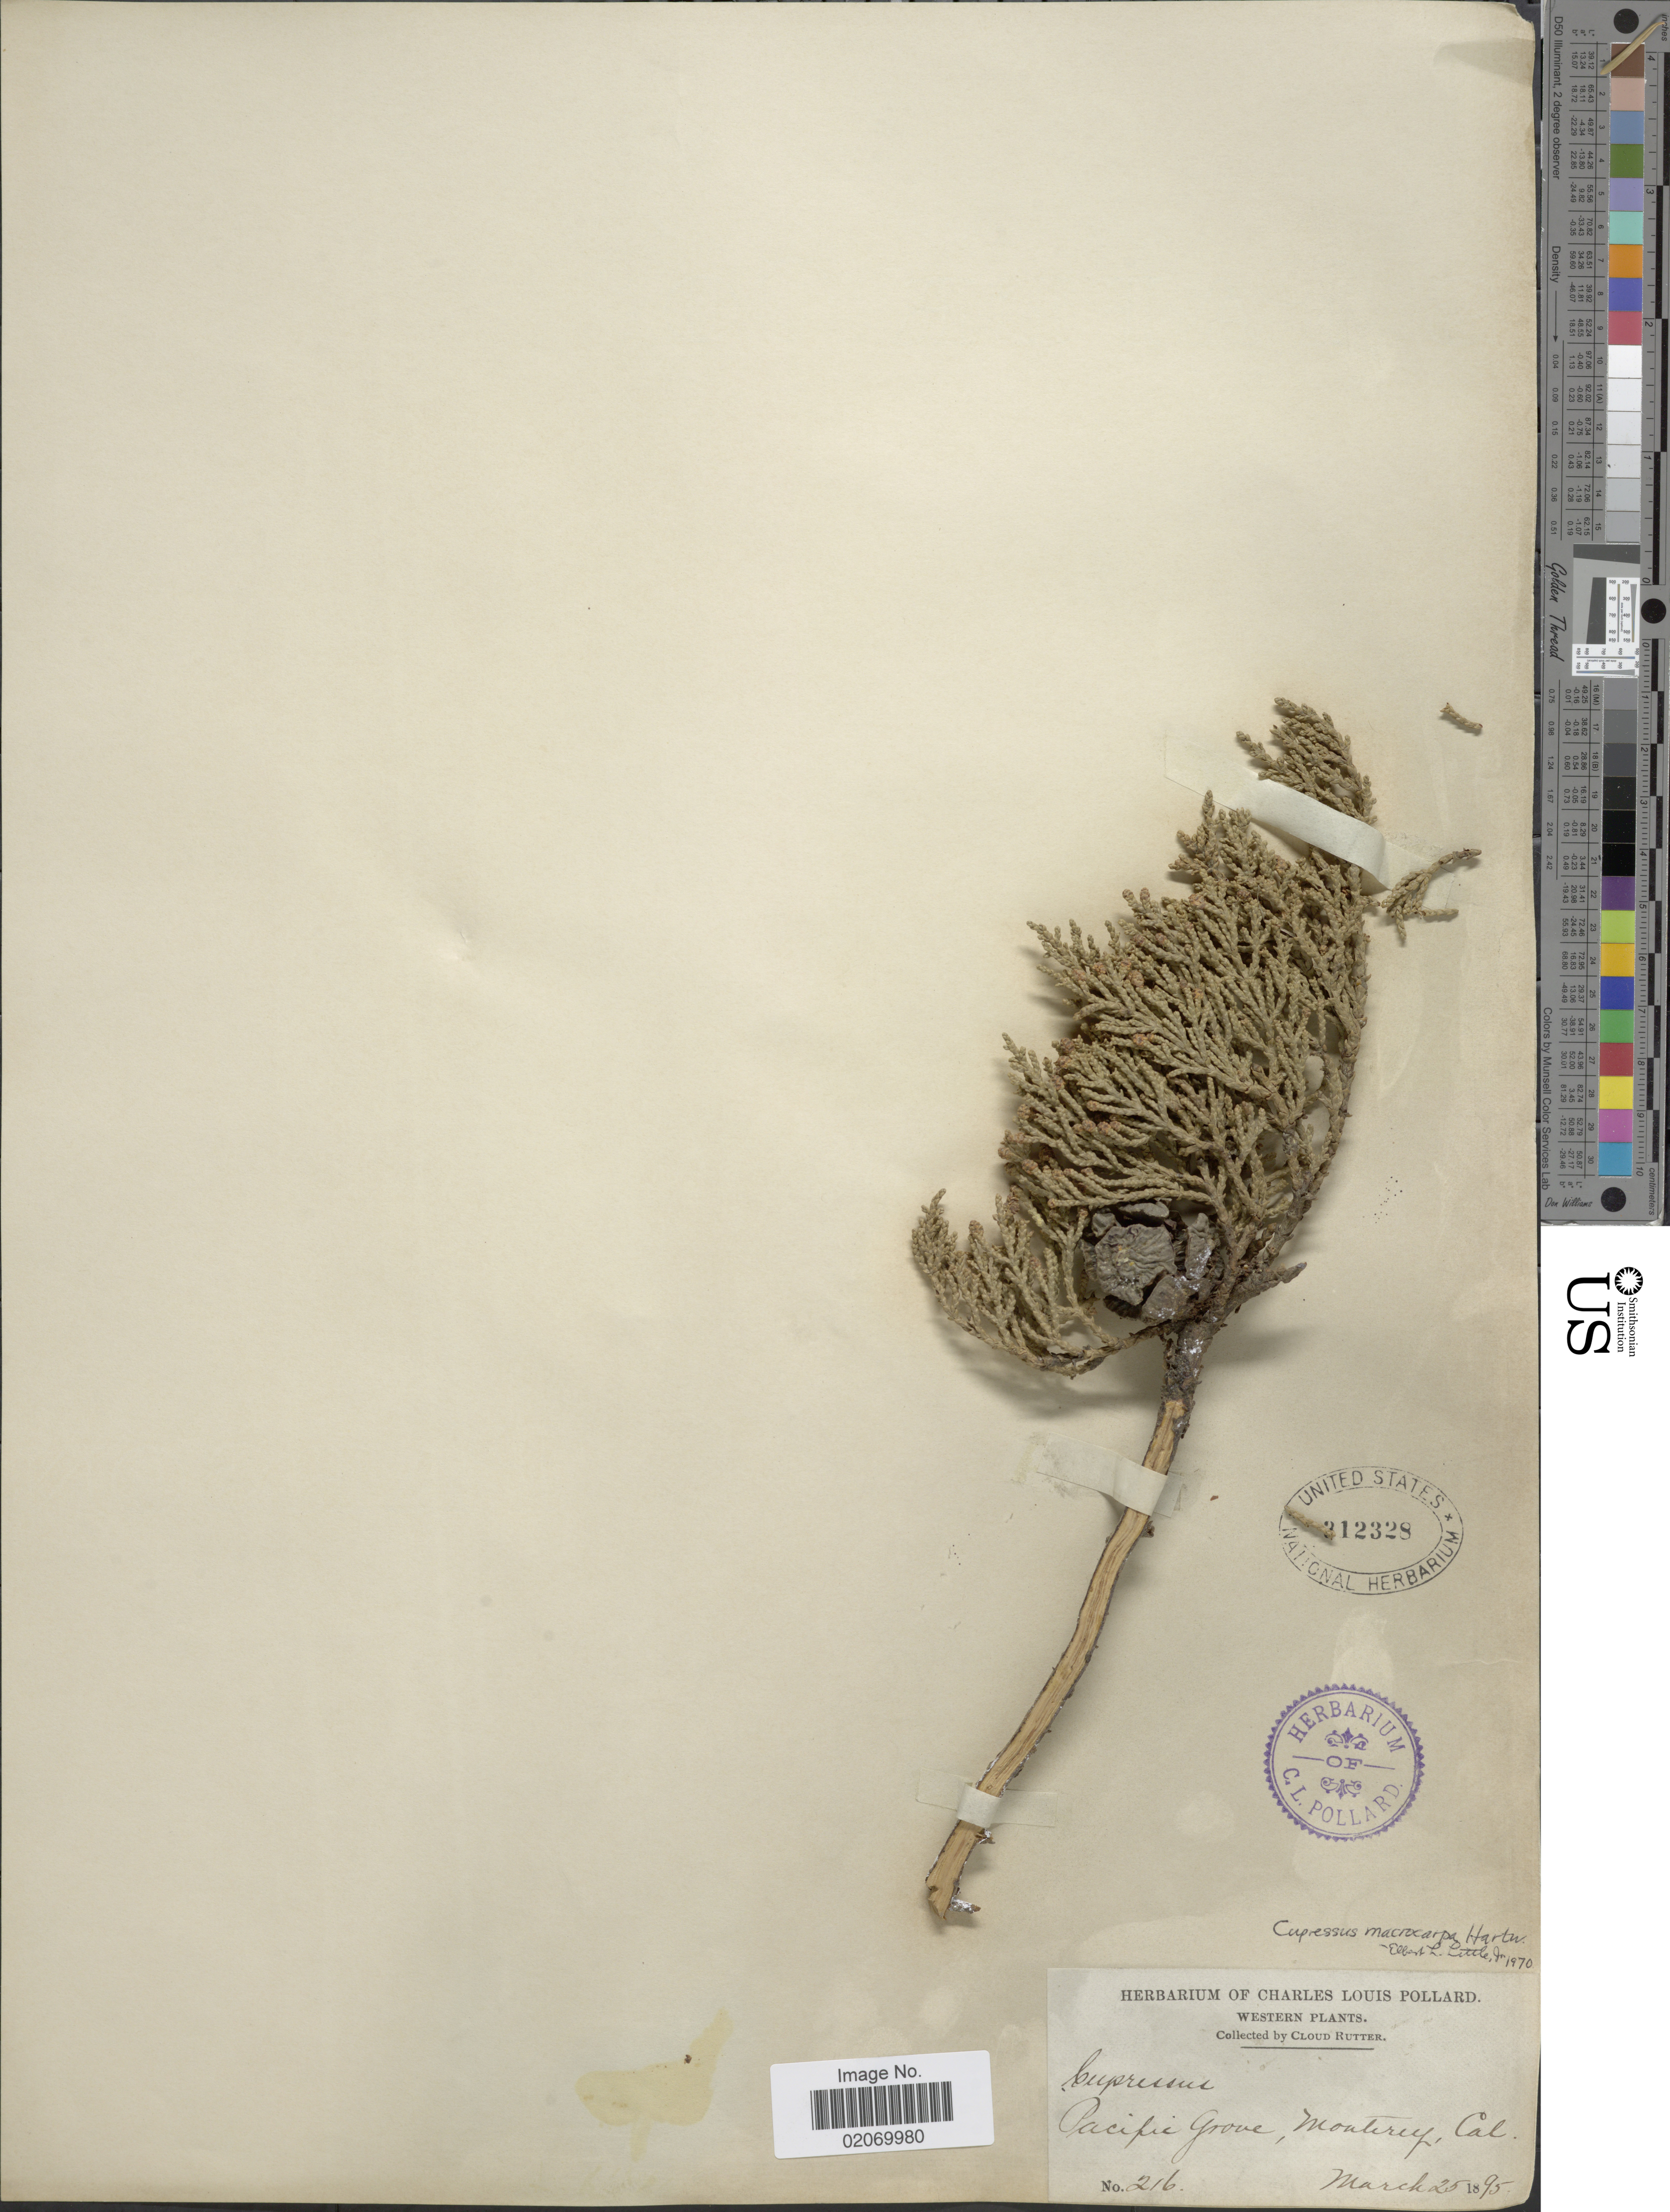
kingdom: Plantae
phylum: Tracheophyta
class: Pinopsida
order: Pinales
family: Cupressaceae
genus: Hesperocyparis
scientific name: Hesperocyparis macrocarpa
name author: (Hartw. ex Gordon) Bartel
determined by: (US) Smithsonian Institution - National Museum of Natural History - Department of Botany (UNITED STATES)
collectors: C. Rutter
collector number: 216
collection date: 1895-03-25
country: United States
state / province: California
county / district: Monterey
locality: Pacific Grove, Monterey, Cal.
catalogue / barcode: US 212328